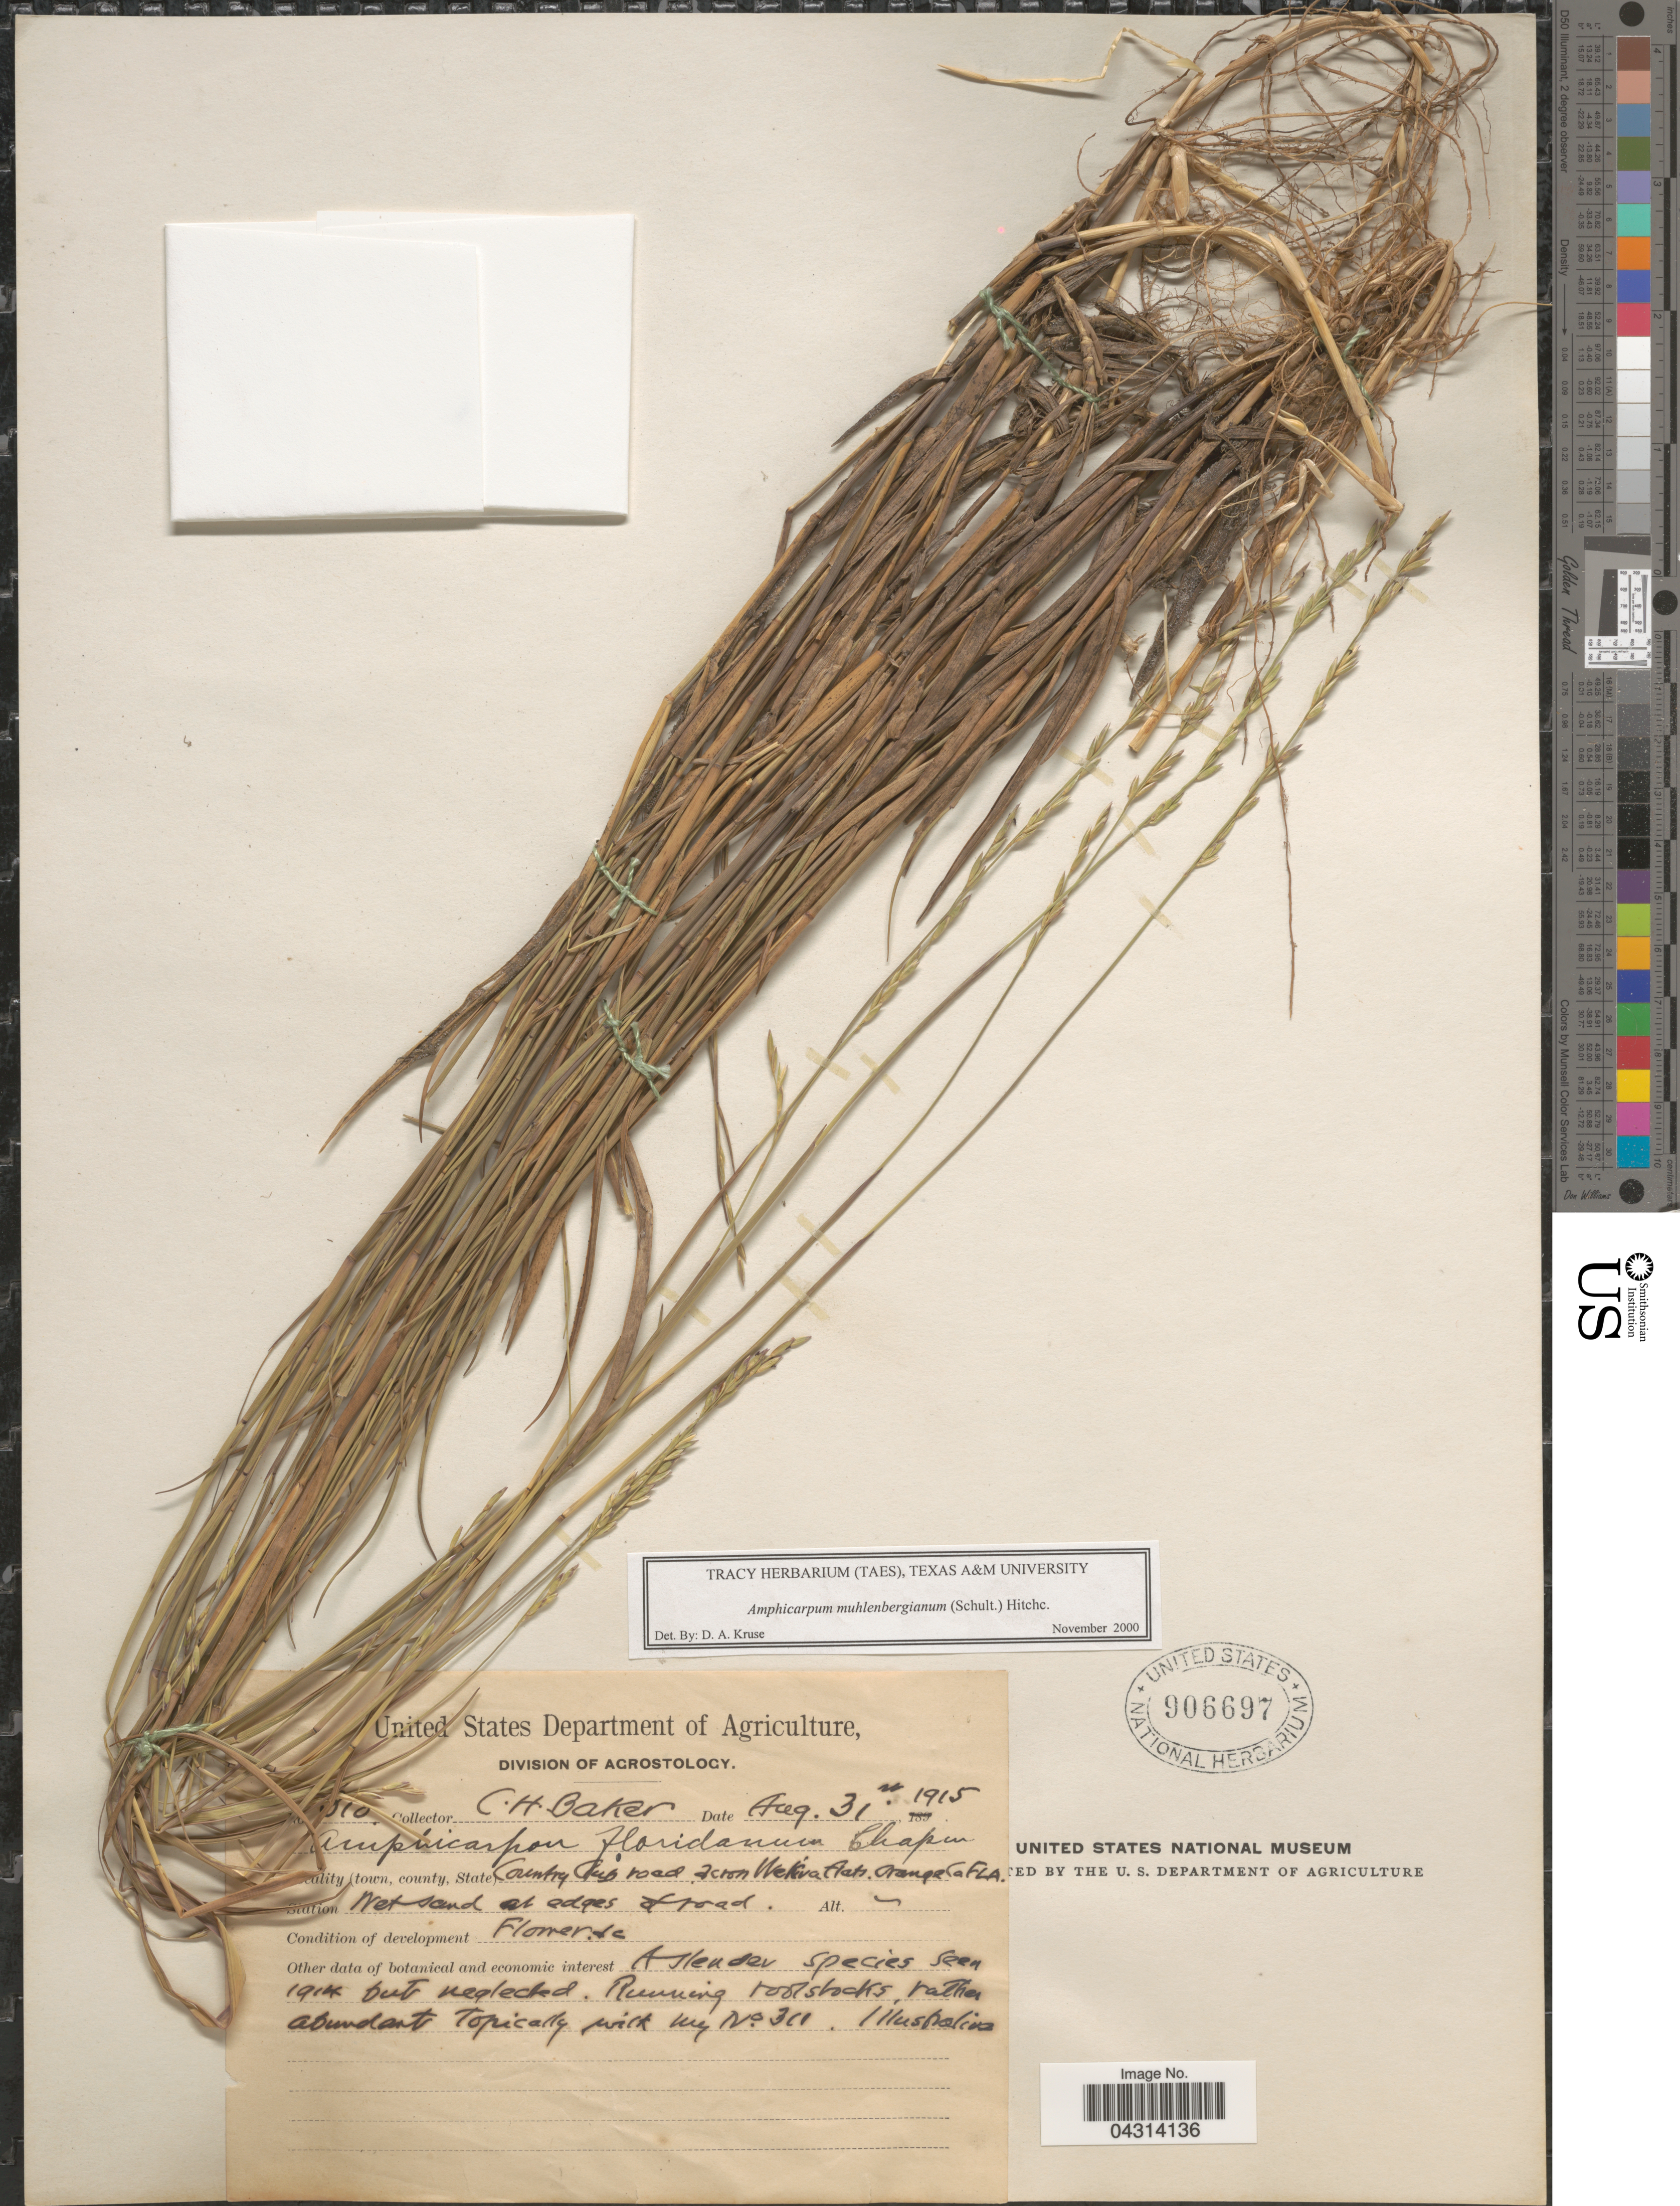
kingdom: Plantae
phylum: Tracheophyta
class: Liliopsida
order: Poales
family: Poaceae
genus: Amphicarpum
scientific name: Amphicarpum muhlenbergianum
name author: (Schult.) Hitchc.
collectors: C. H. Baker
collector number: !10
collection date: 1915-08-31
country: United States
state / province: Florida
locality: Country Club road across Wekiva Flats. Orange Co.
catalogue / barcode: US 906697